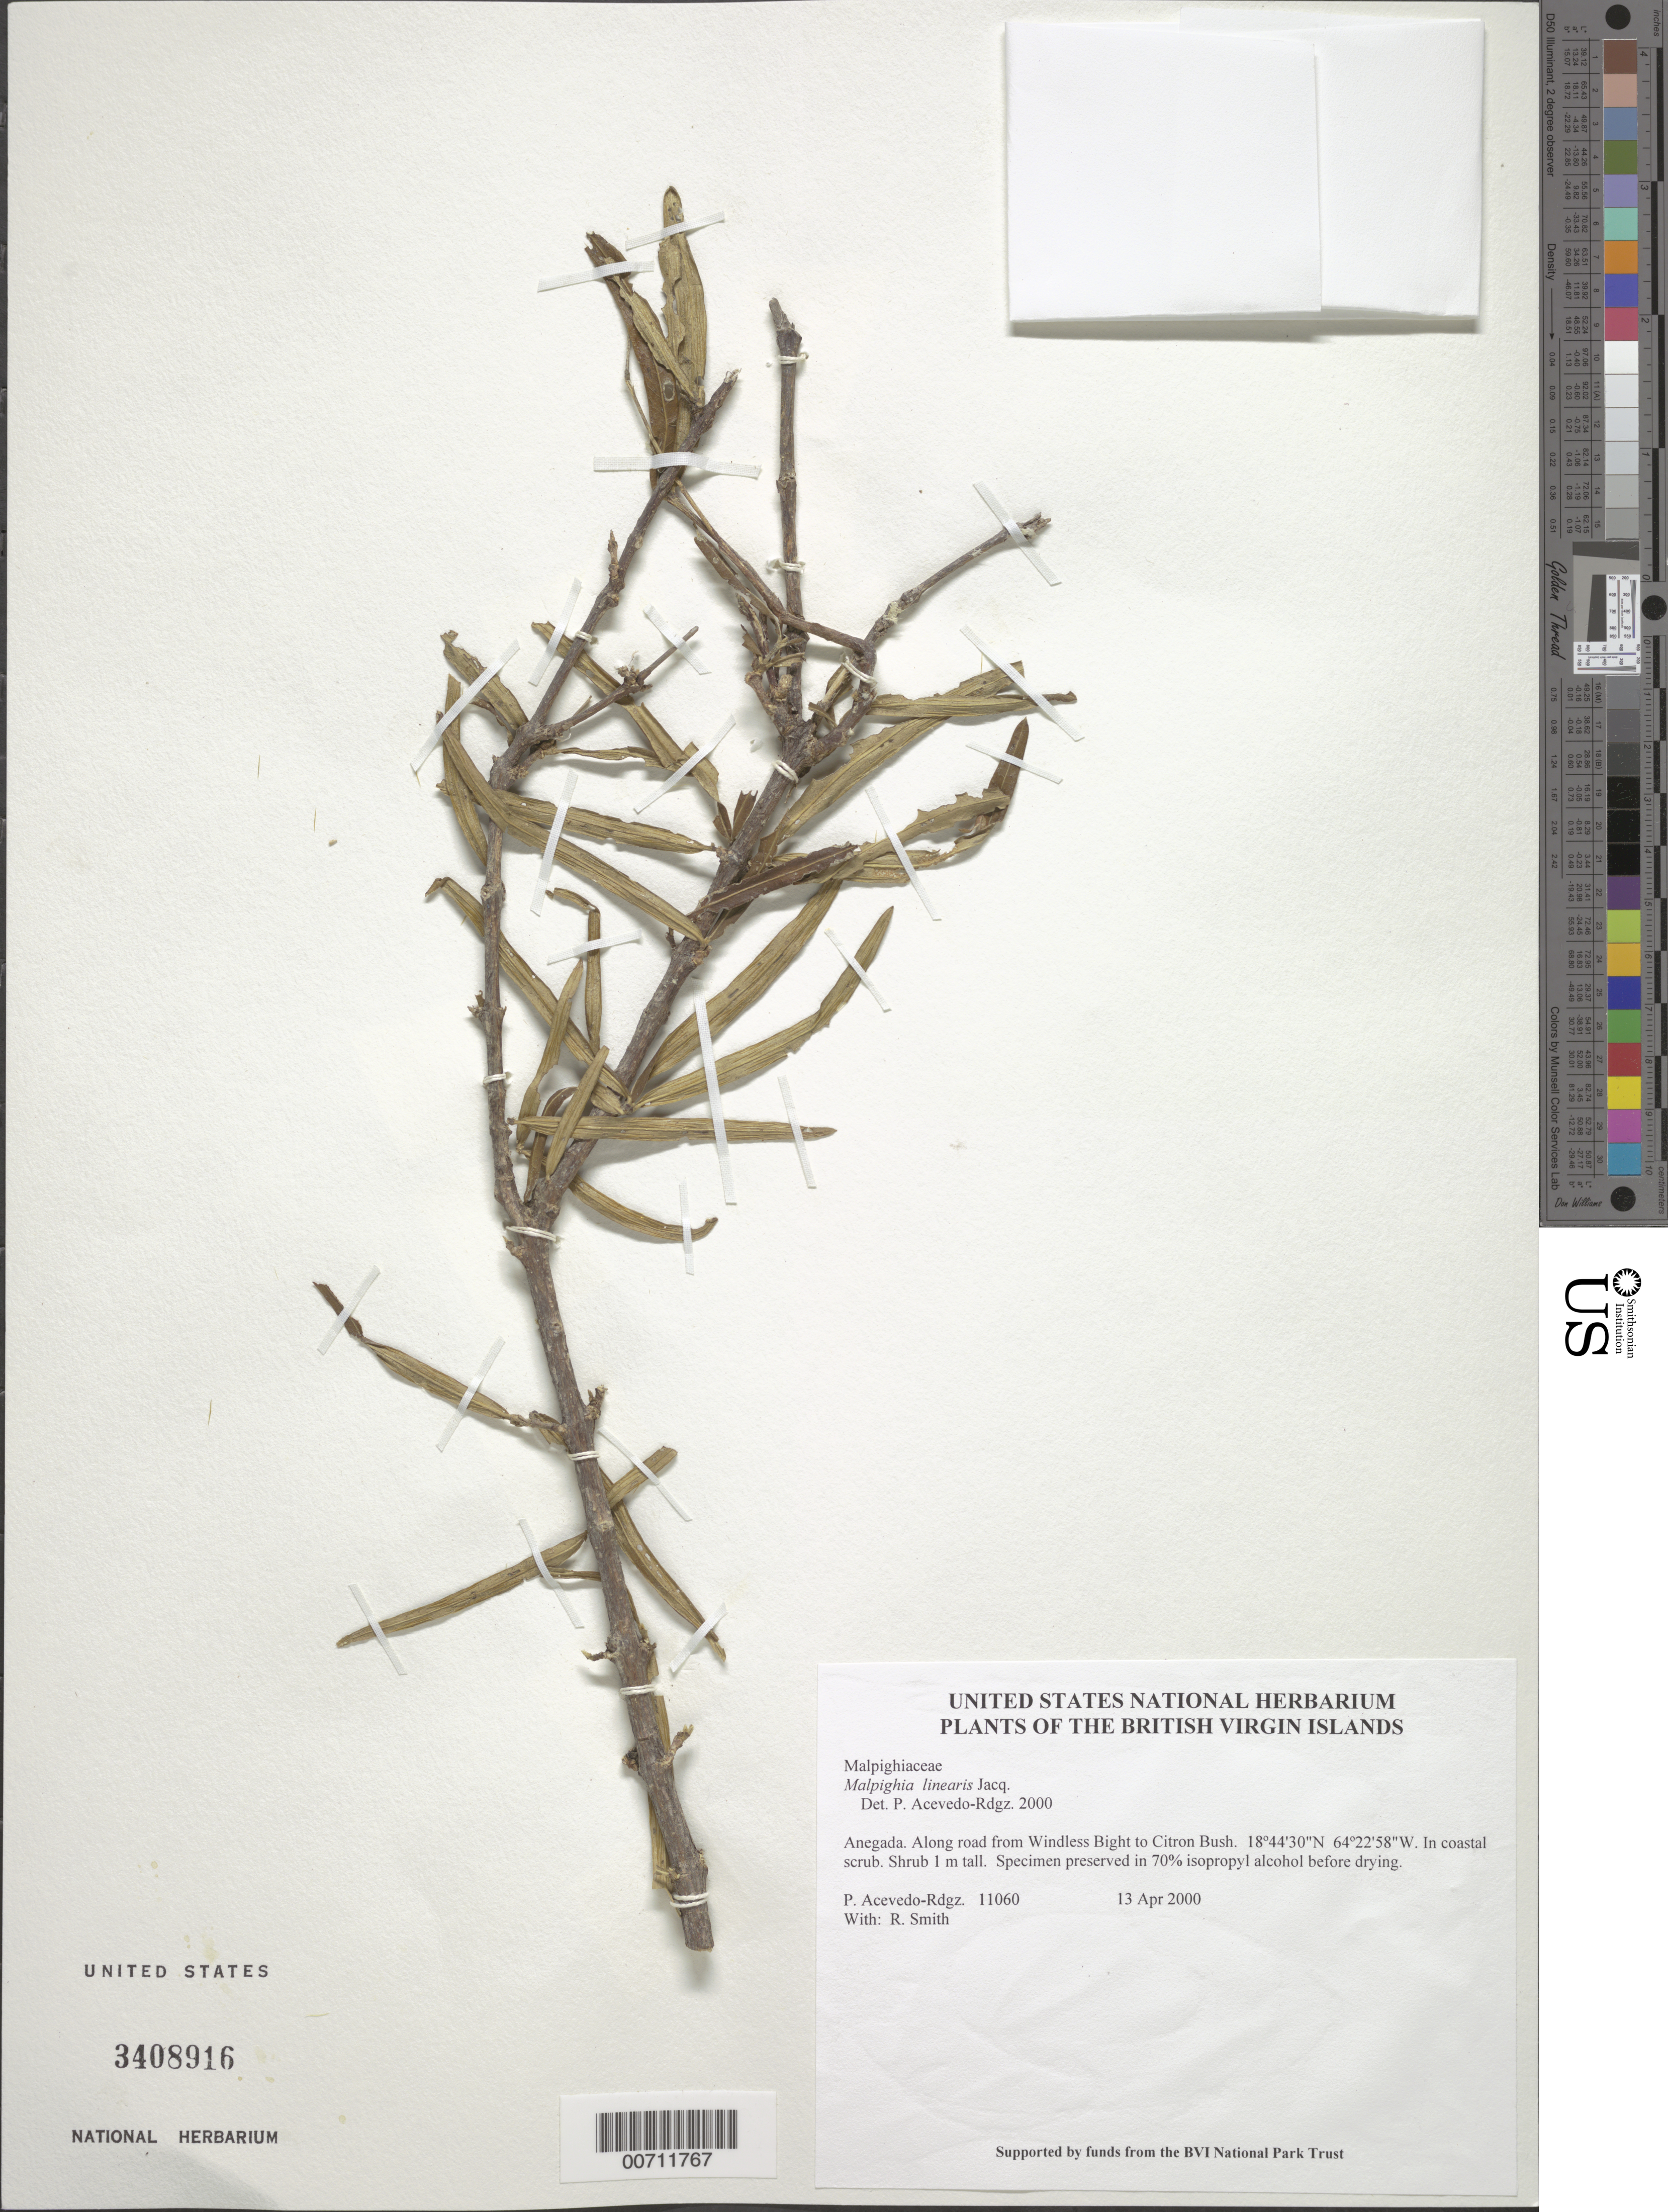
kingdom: Plantae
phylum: Tracheophyta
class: Magnoliopsida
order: Malpighiales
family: Malpighiaceae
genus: Malpighia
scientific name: Malpighia linearis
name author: Jacq.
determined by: Acevedo-Rodríguez, P., (BOT), Smithsonian Institution - National Museum of Natural History (UNITED STATES)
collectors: P. Acevedo-Rodr. & R. Smith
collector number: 11060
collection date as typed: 13 Apr 2000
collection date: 2000-04-13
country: British Virgin Islands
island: Anegada I.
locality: Along road from Windless Bight to Citron Bush.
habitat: In coastal scrub.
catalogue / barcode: US 3408916